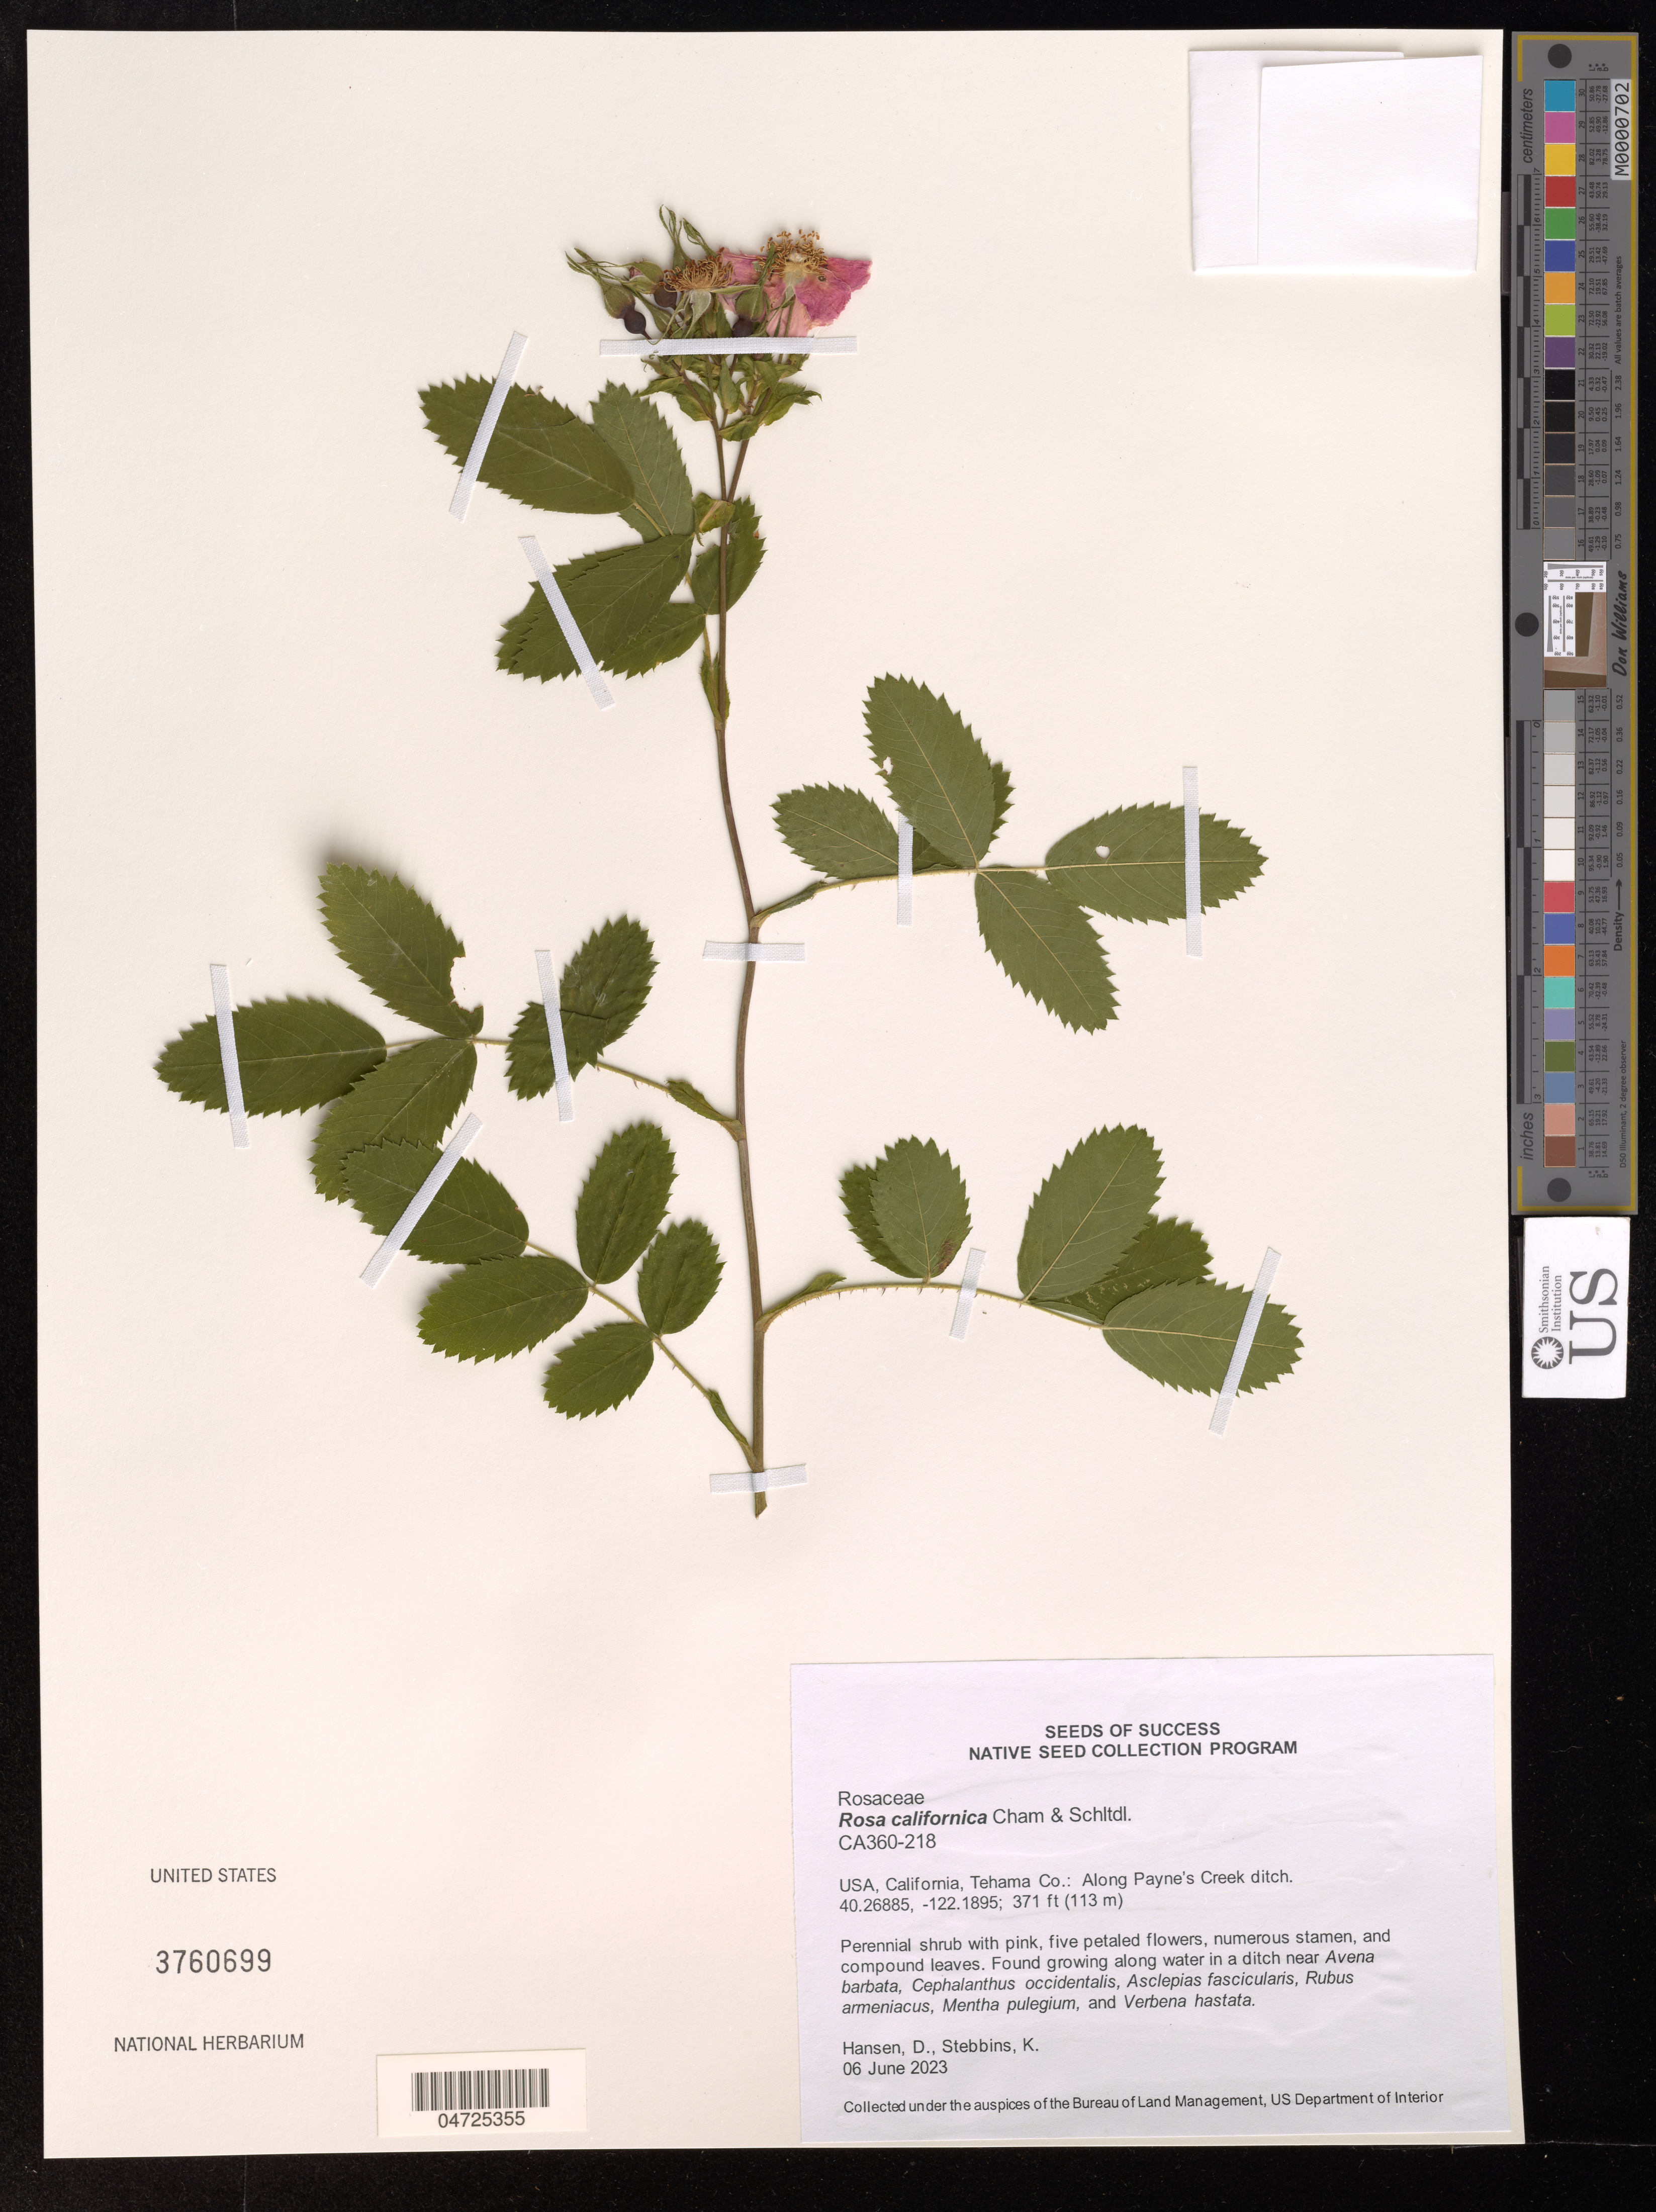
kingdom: Plantae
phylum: Tracheophyta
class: Magnoliopsida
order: Rosales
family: Rosaceae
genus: Rosa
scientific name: Rosa californica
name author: Cham. & Schltdl.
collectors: D. Hansen & K. Stebbins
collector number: CA360-218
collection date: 2023-06-06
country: United States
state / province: California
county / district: Tehama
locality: Tehama Co.: Along Payne's Creek ditch.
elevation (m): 113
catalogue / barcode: US 3760699